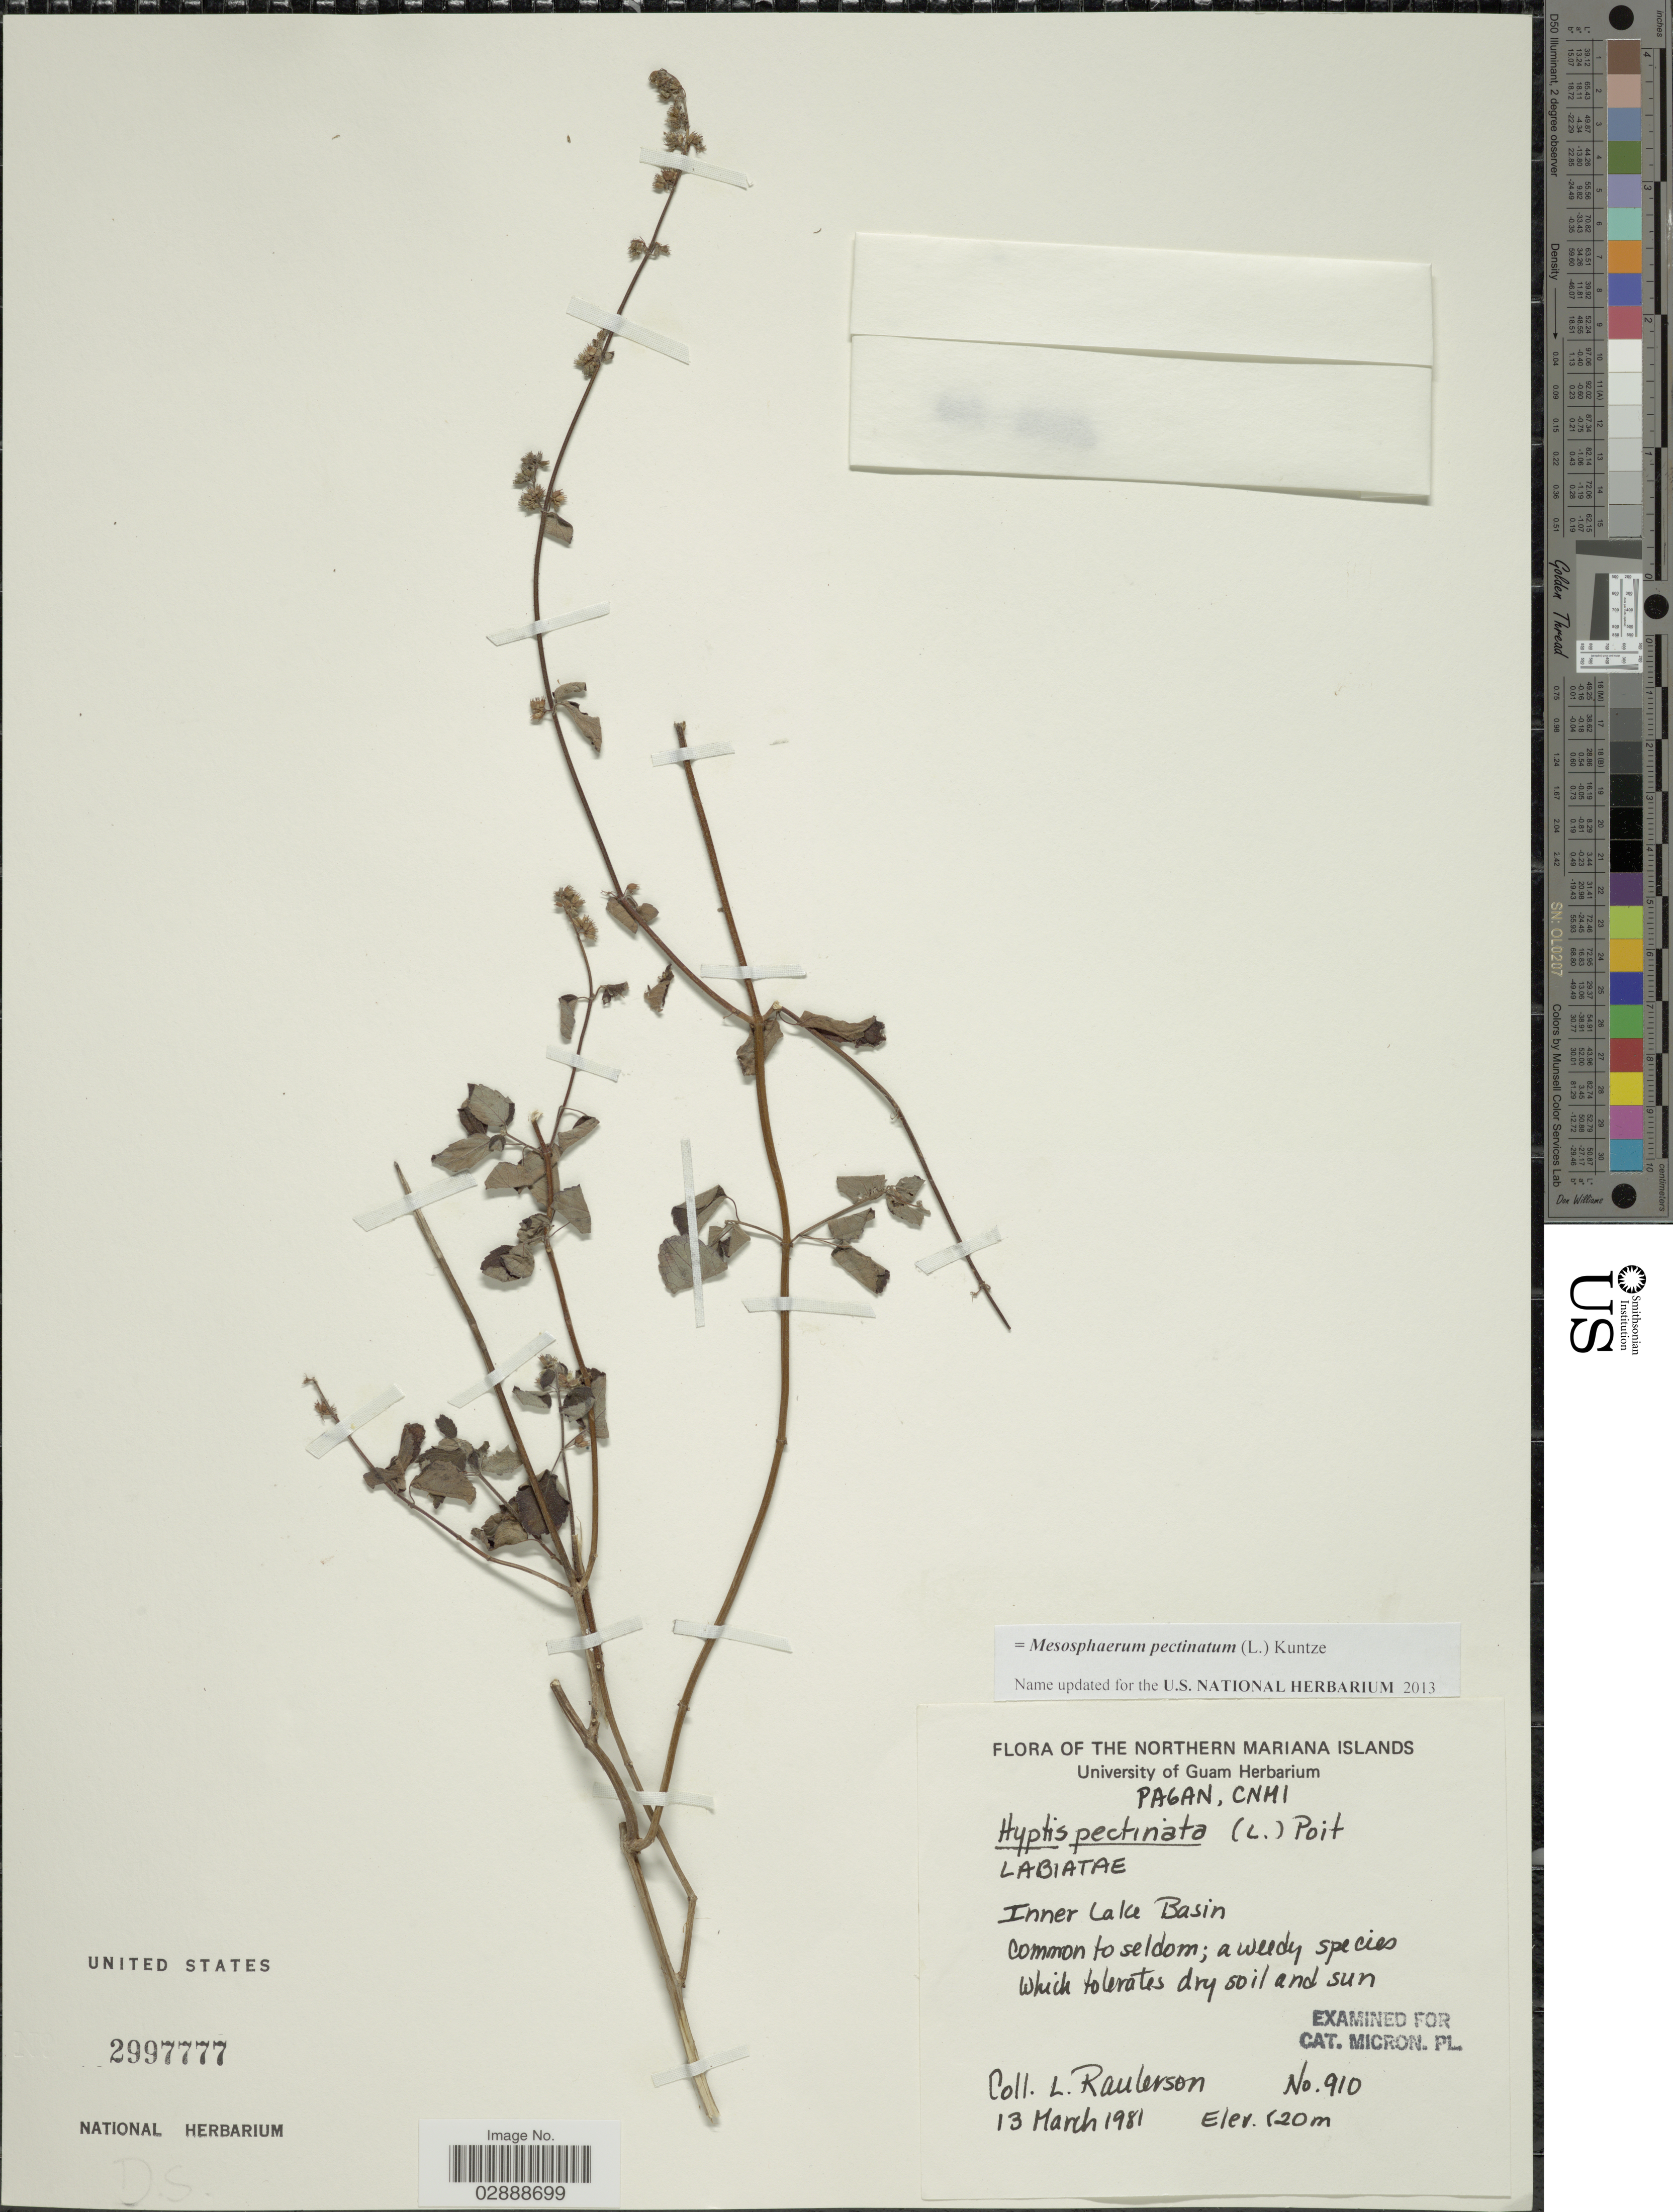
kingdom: Plantae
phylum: Tracheophyta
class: Magnoliopsida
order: Lamiales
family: Lamiaceae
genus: Mesosphaerum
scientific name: Mesosphaerum pectinatum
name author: (L.) Kuntze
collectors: L. Raulerson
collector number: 910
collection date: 1981-03-13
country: Northern Mariana Islands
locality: Pagan, CNMI, Inner Lake Basin.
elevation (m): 20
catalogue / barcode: US 2997777